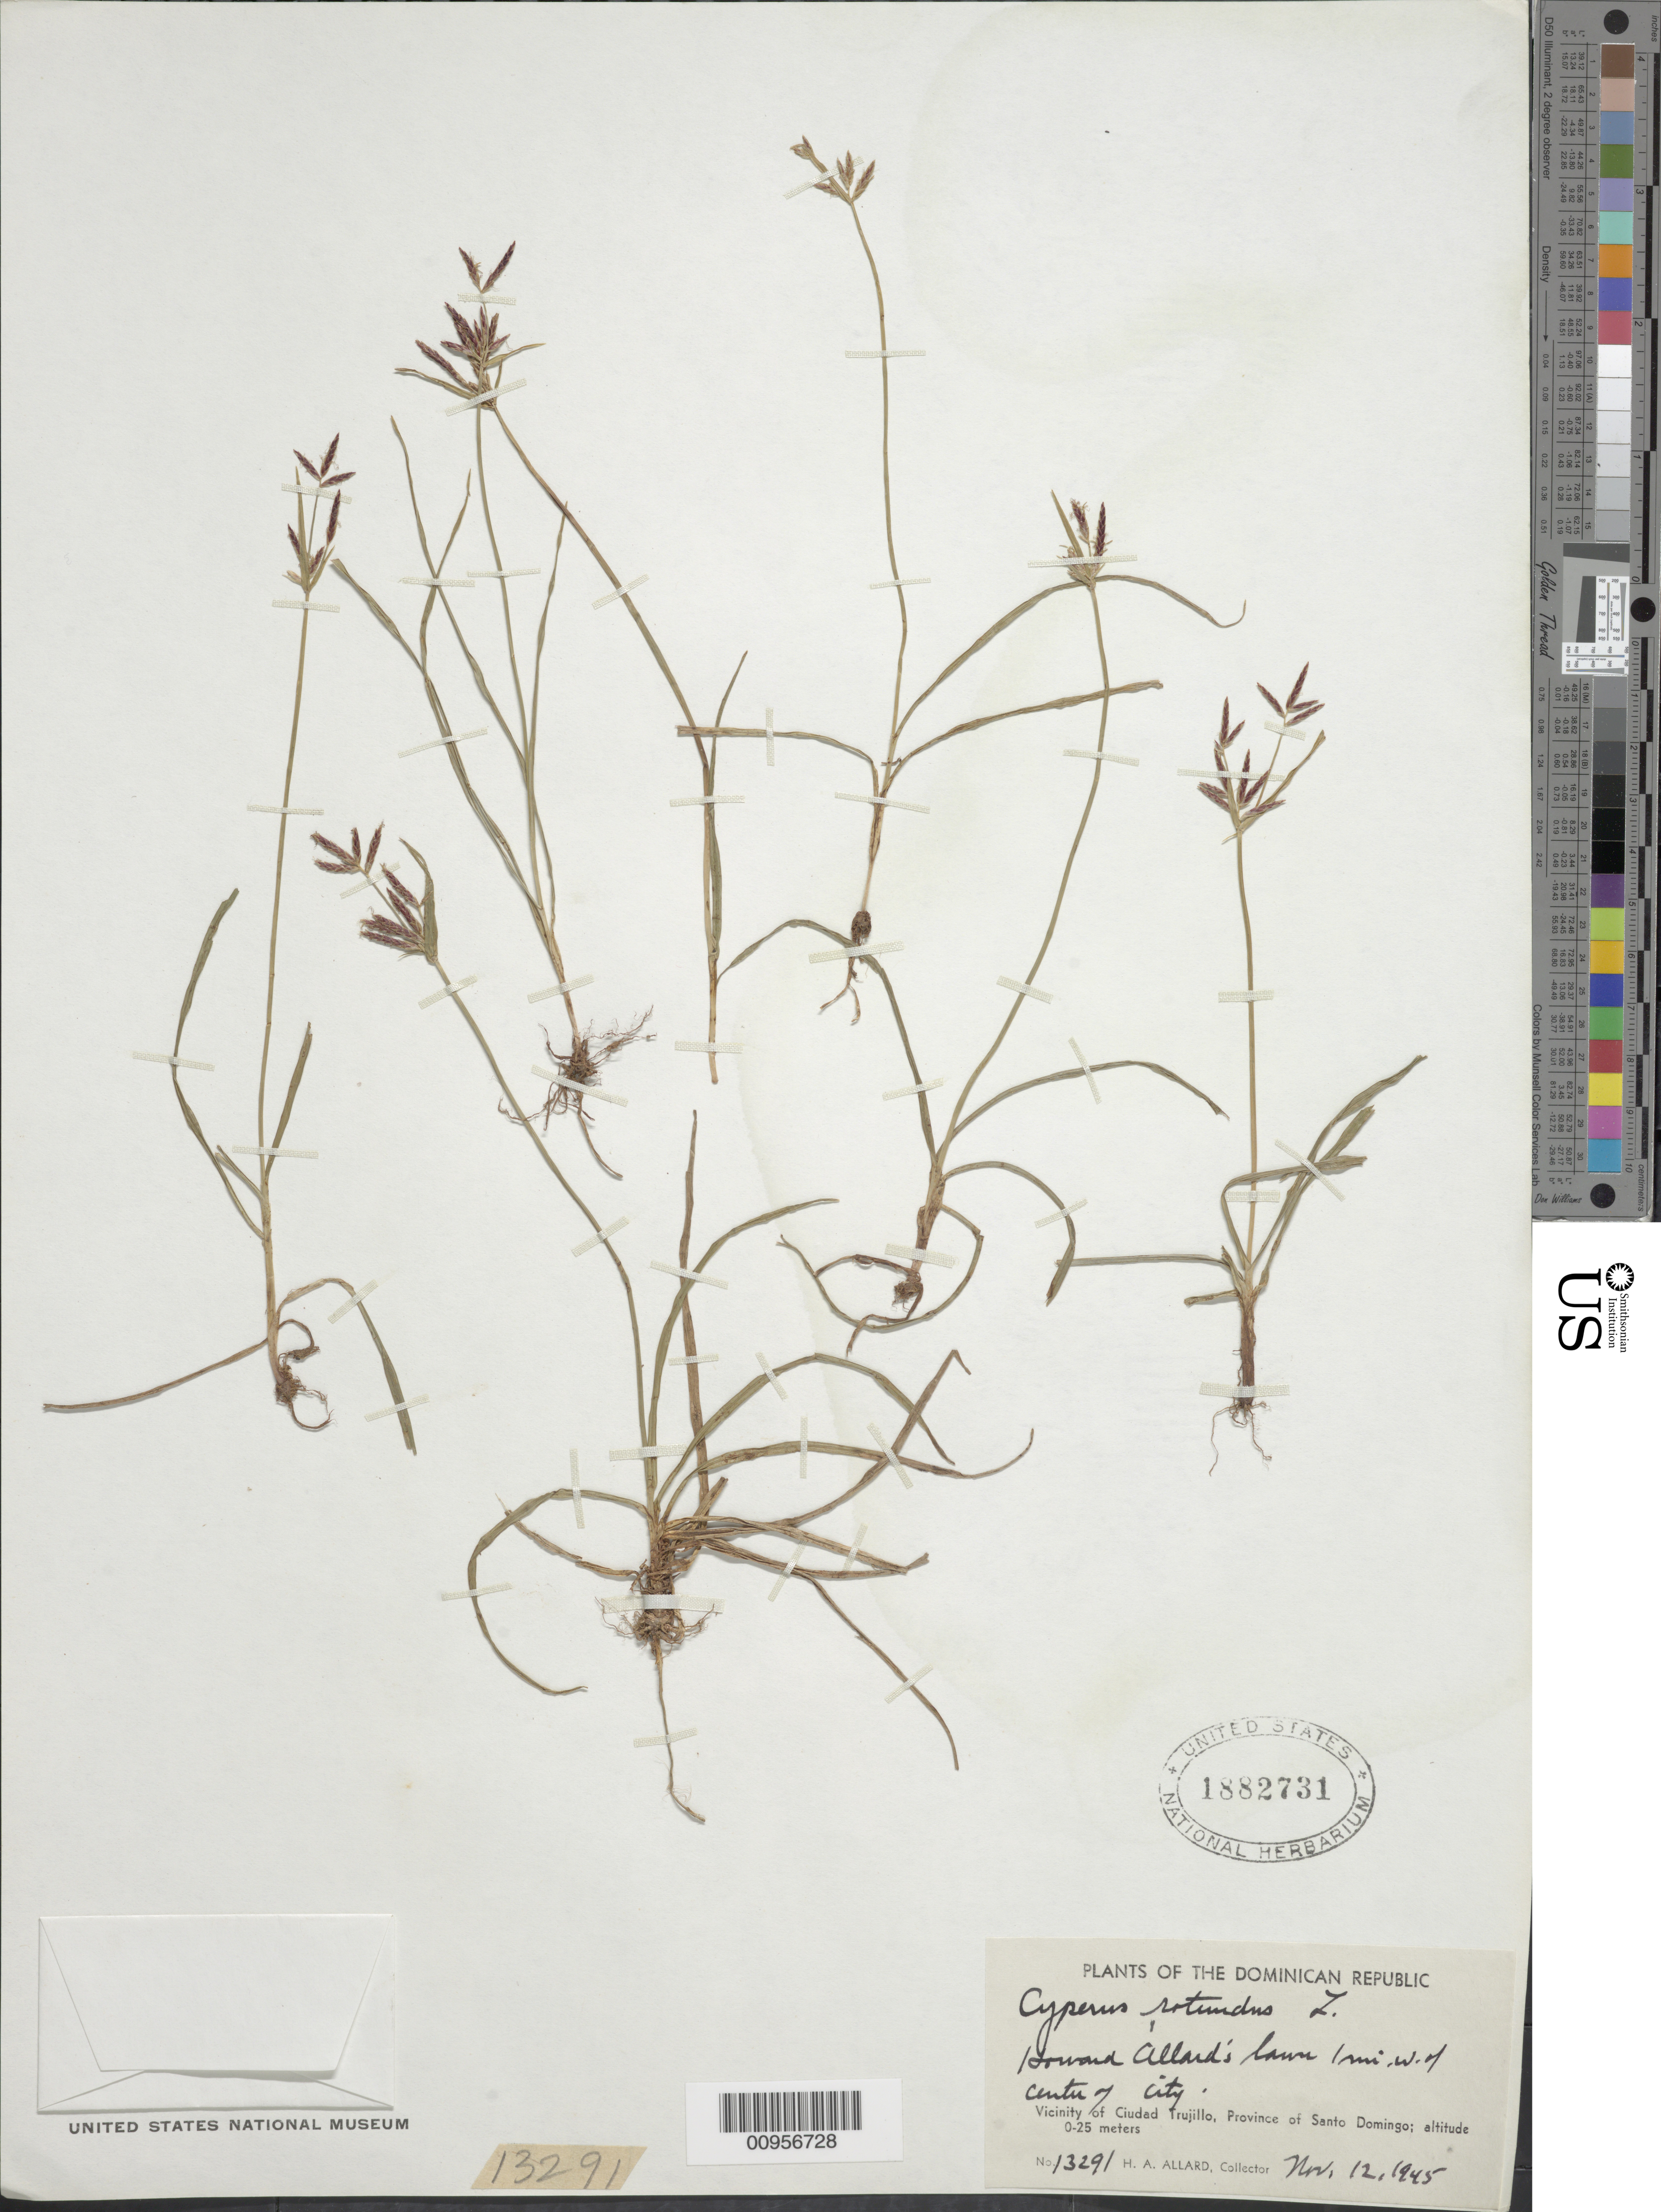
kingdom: Plantae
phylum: Tracheophyta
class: Liliopsida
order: Poales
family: Cyperaceae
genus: Cyperus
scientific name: Cyperus rotundus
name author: L.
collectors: H. A. Allard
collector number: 13291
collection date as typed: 12 Nov 1945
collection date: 1945-11-12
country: Dominican Republic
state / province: Santo Domingo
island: Hispaniola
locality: Vicinity of Ciudad Trujillo, Howard Allard's lawn, 1 mi W of center of city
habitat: Lawn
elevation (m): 0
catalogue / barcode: US 1882731